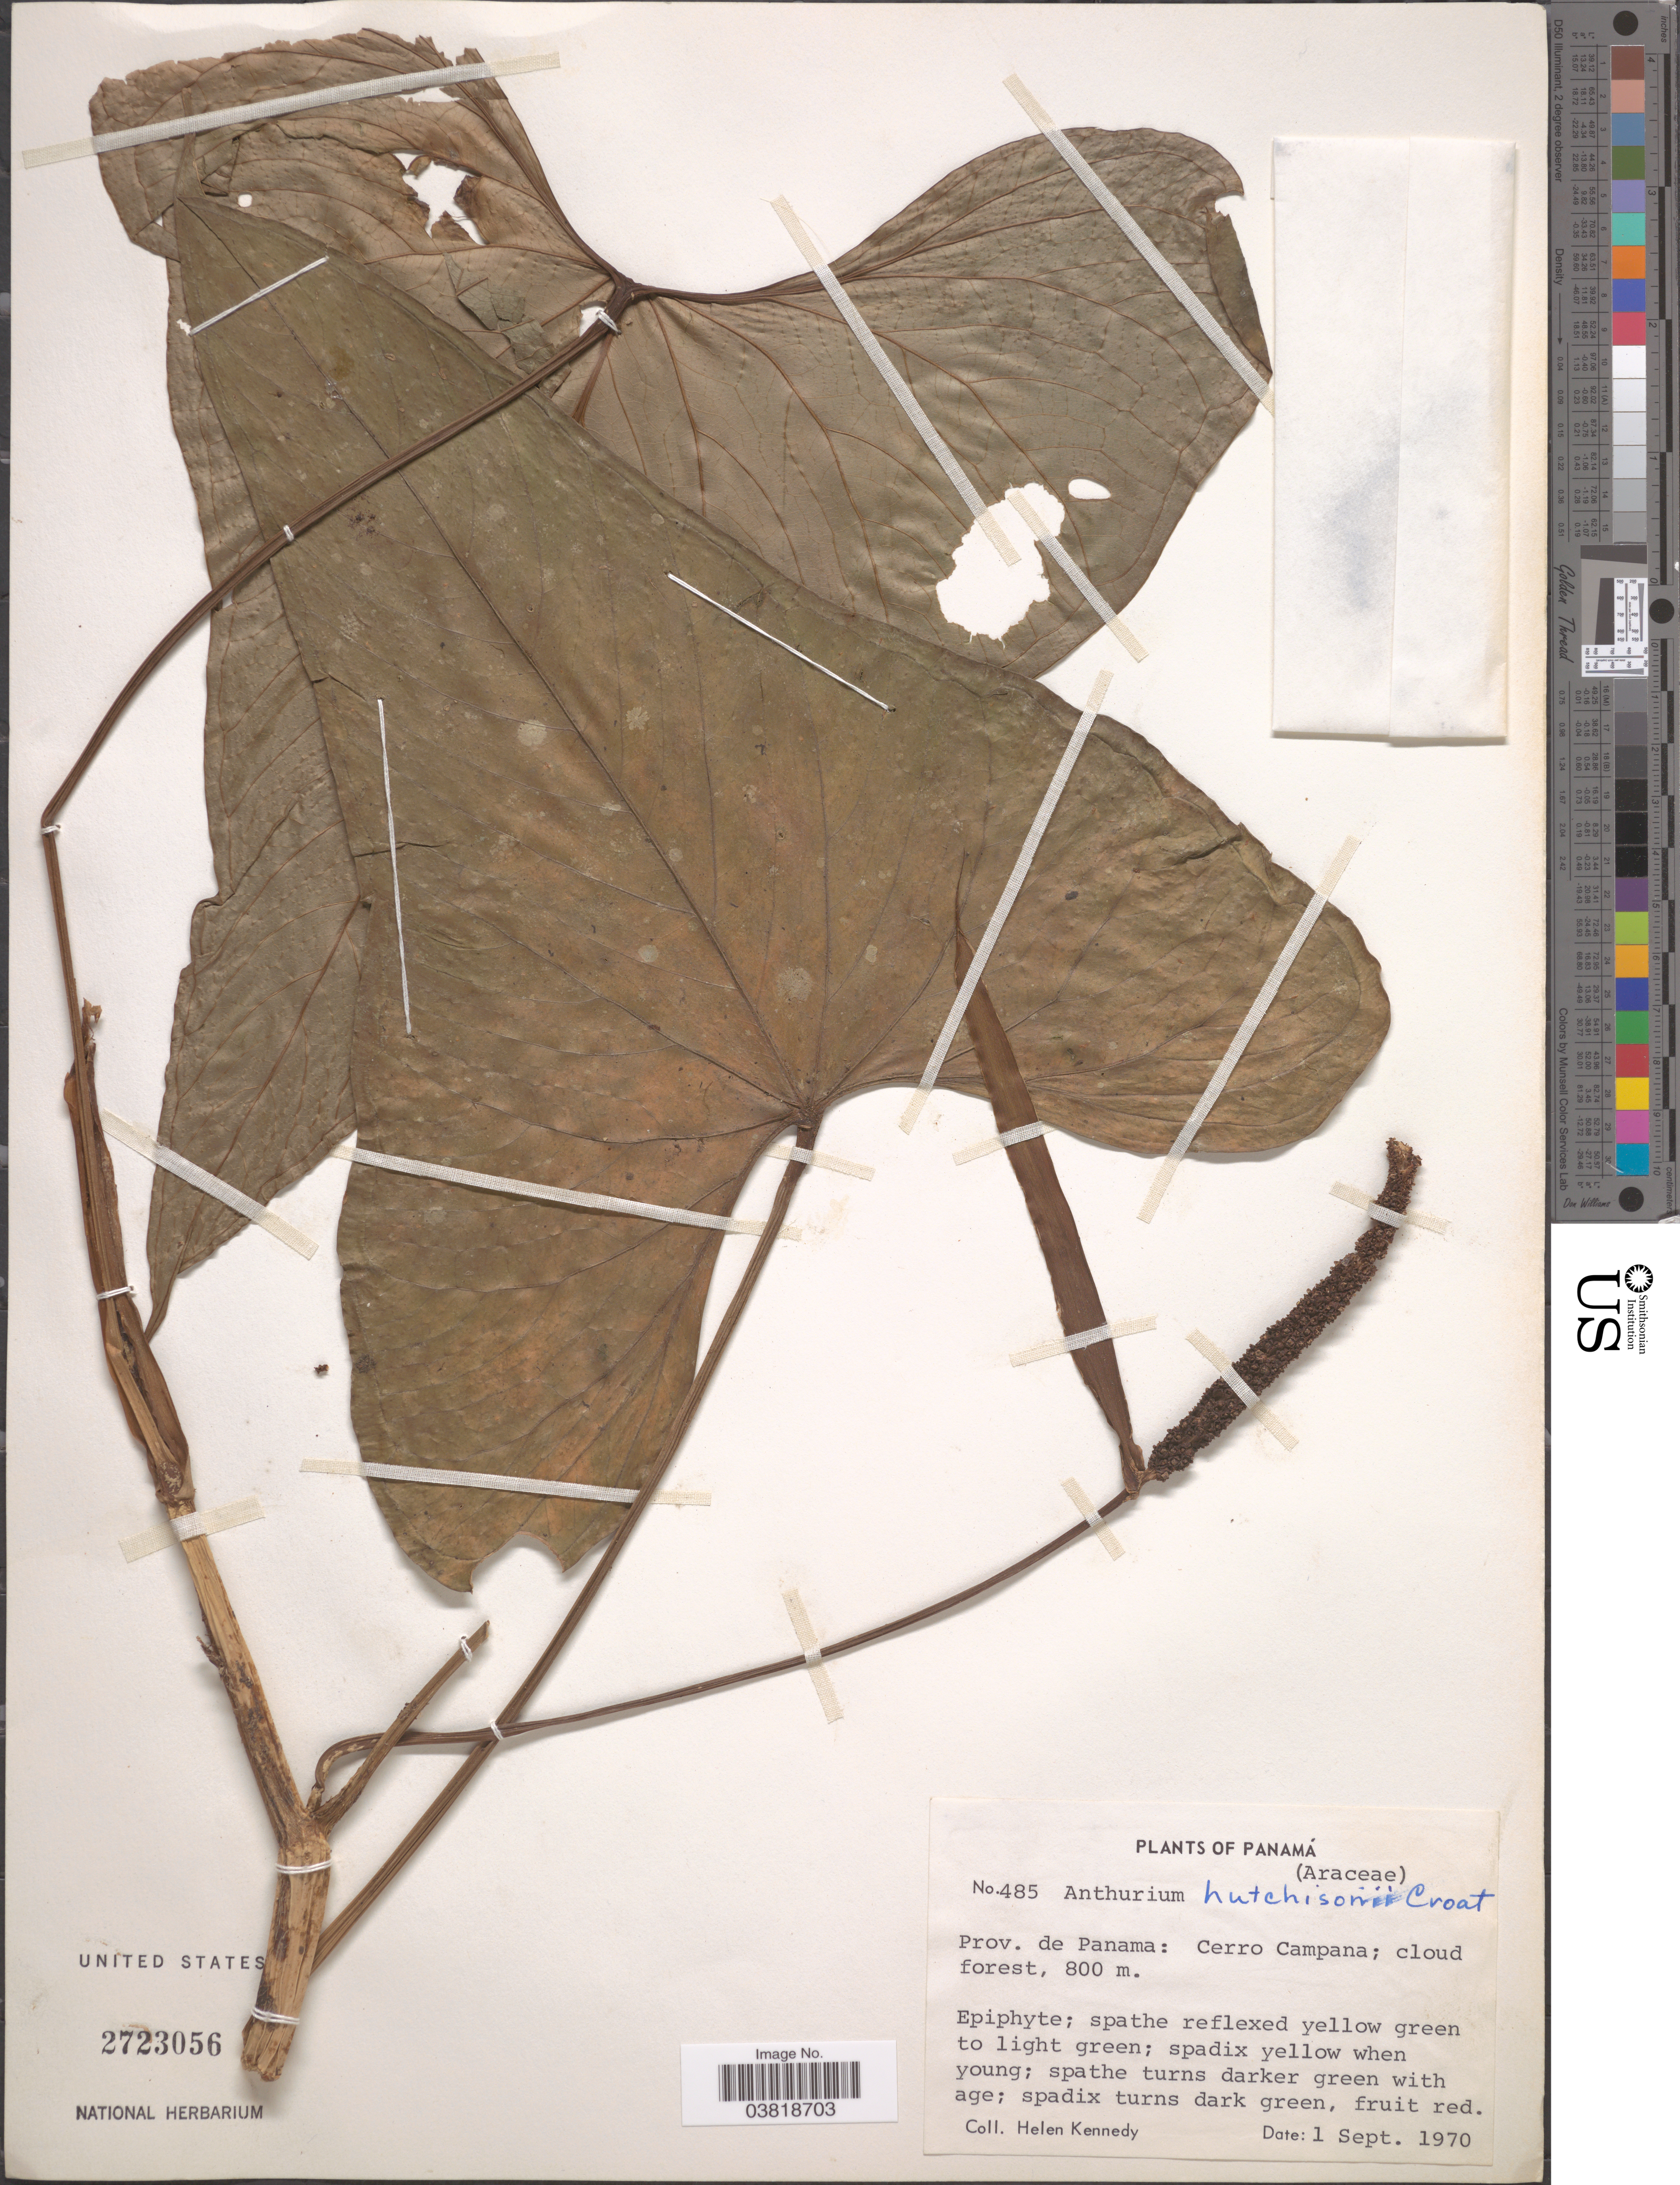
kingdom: Plantae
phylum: Tracheophyta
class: Liliopsida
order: Alismatales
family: Araceae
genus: Anthurium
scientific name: Anthurium hutchisonii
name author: Croat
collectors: H. Kennedy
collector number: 485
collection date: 1970-09-01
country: Panama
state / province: Panamá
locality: Cerro Campana; cloud forest.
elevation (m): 800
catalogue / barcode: US 2723056